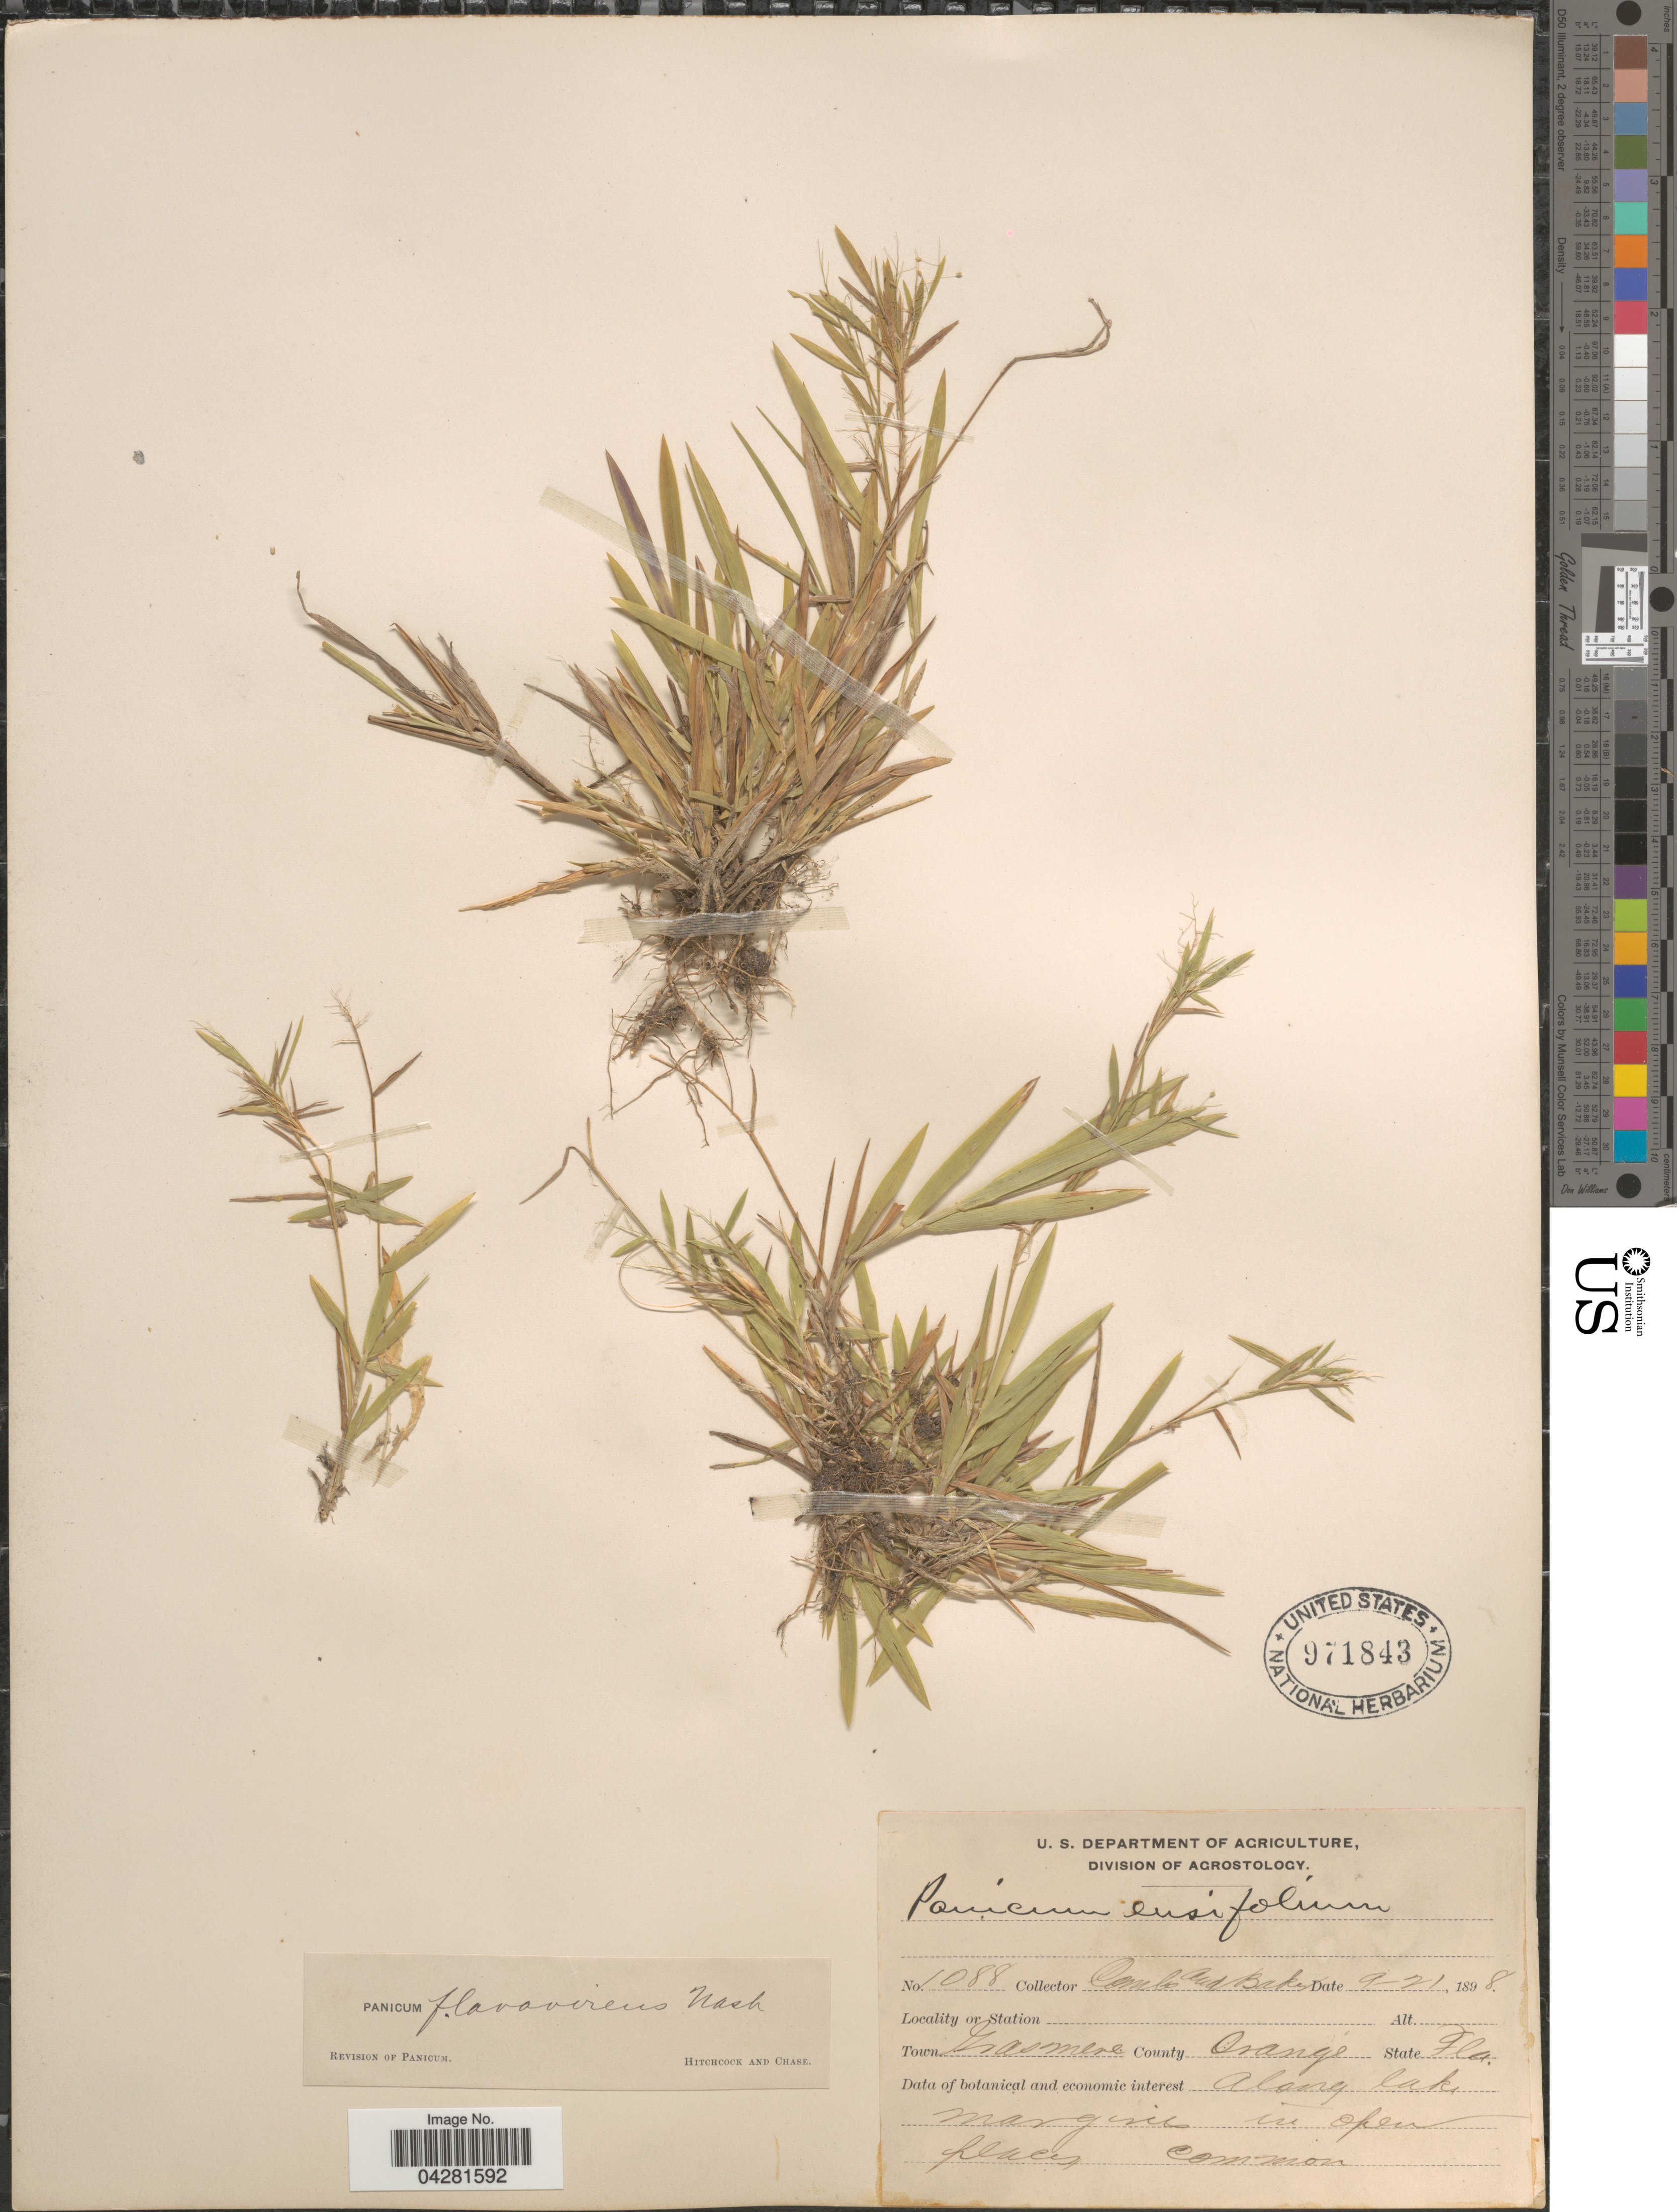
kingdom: Plantae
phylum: Tracheophyta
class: Liliopsida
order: Poales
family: Poaceae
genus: Dichanthelium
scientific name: Dichanthelium ensifolium var. ensifolium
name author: (Baldwin ex Elliot) Gould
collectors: -. Combs & -- Baker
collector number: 1088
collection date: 1898-09-21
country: United States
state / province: Florida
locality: Town Grasmere. County Orange. Along lake margin in open places.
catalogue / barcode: US 971843